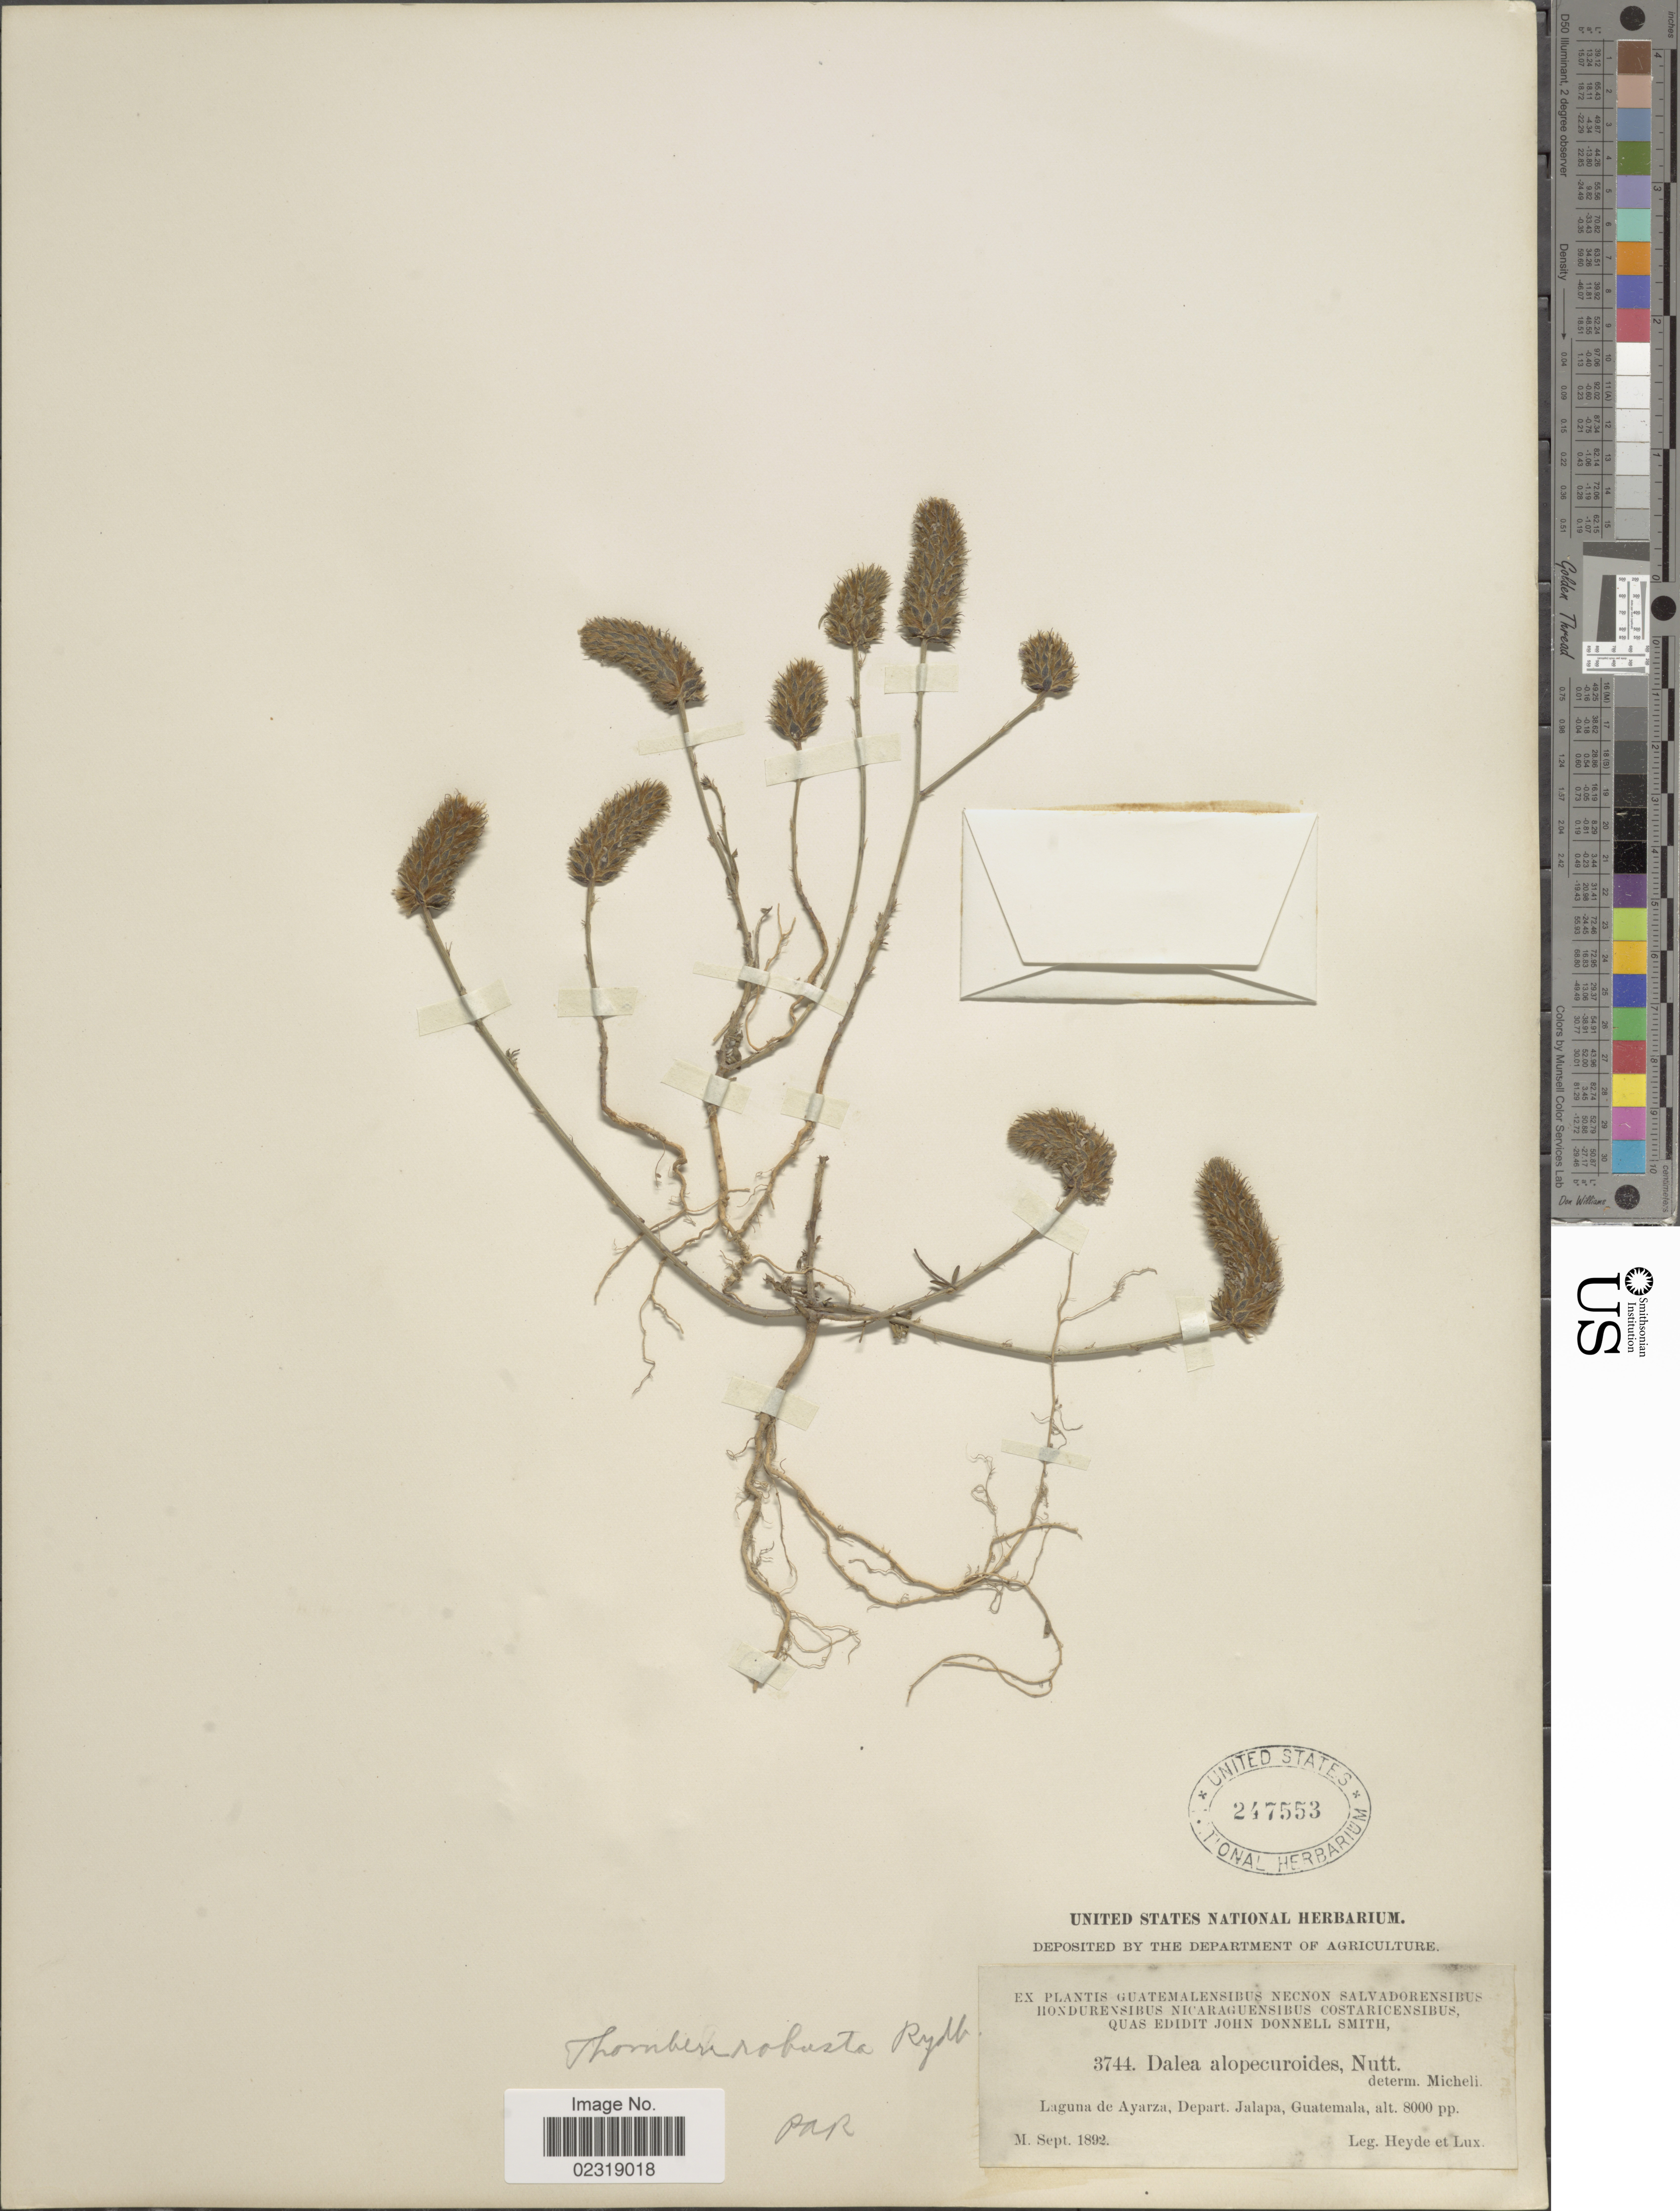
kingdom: Plantae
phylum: Tracheophyta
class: Magnoliopsida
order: Fabales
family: Fabaceae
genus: Dalea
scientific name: Dalea cliffortiana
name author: Willd.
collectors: Heyde & Lux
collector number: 3744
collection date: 1892-09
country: Guatemala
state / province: Jalapa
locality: Laguna de Ayarza, Depart, Jalapa, Guatemala.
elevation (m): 2438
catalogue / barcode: US 247553